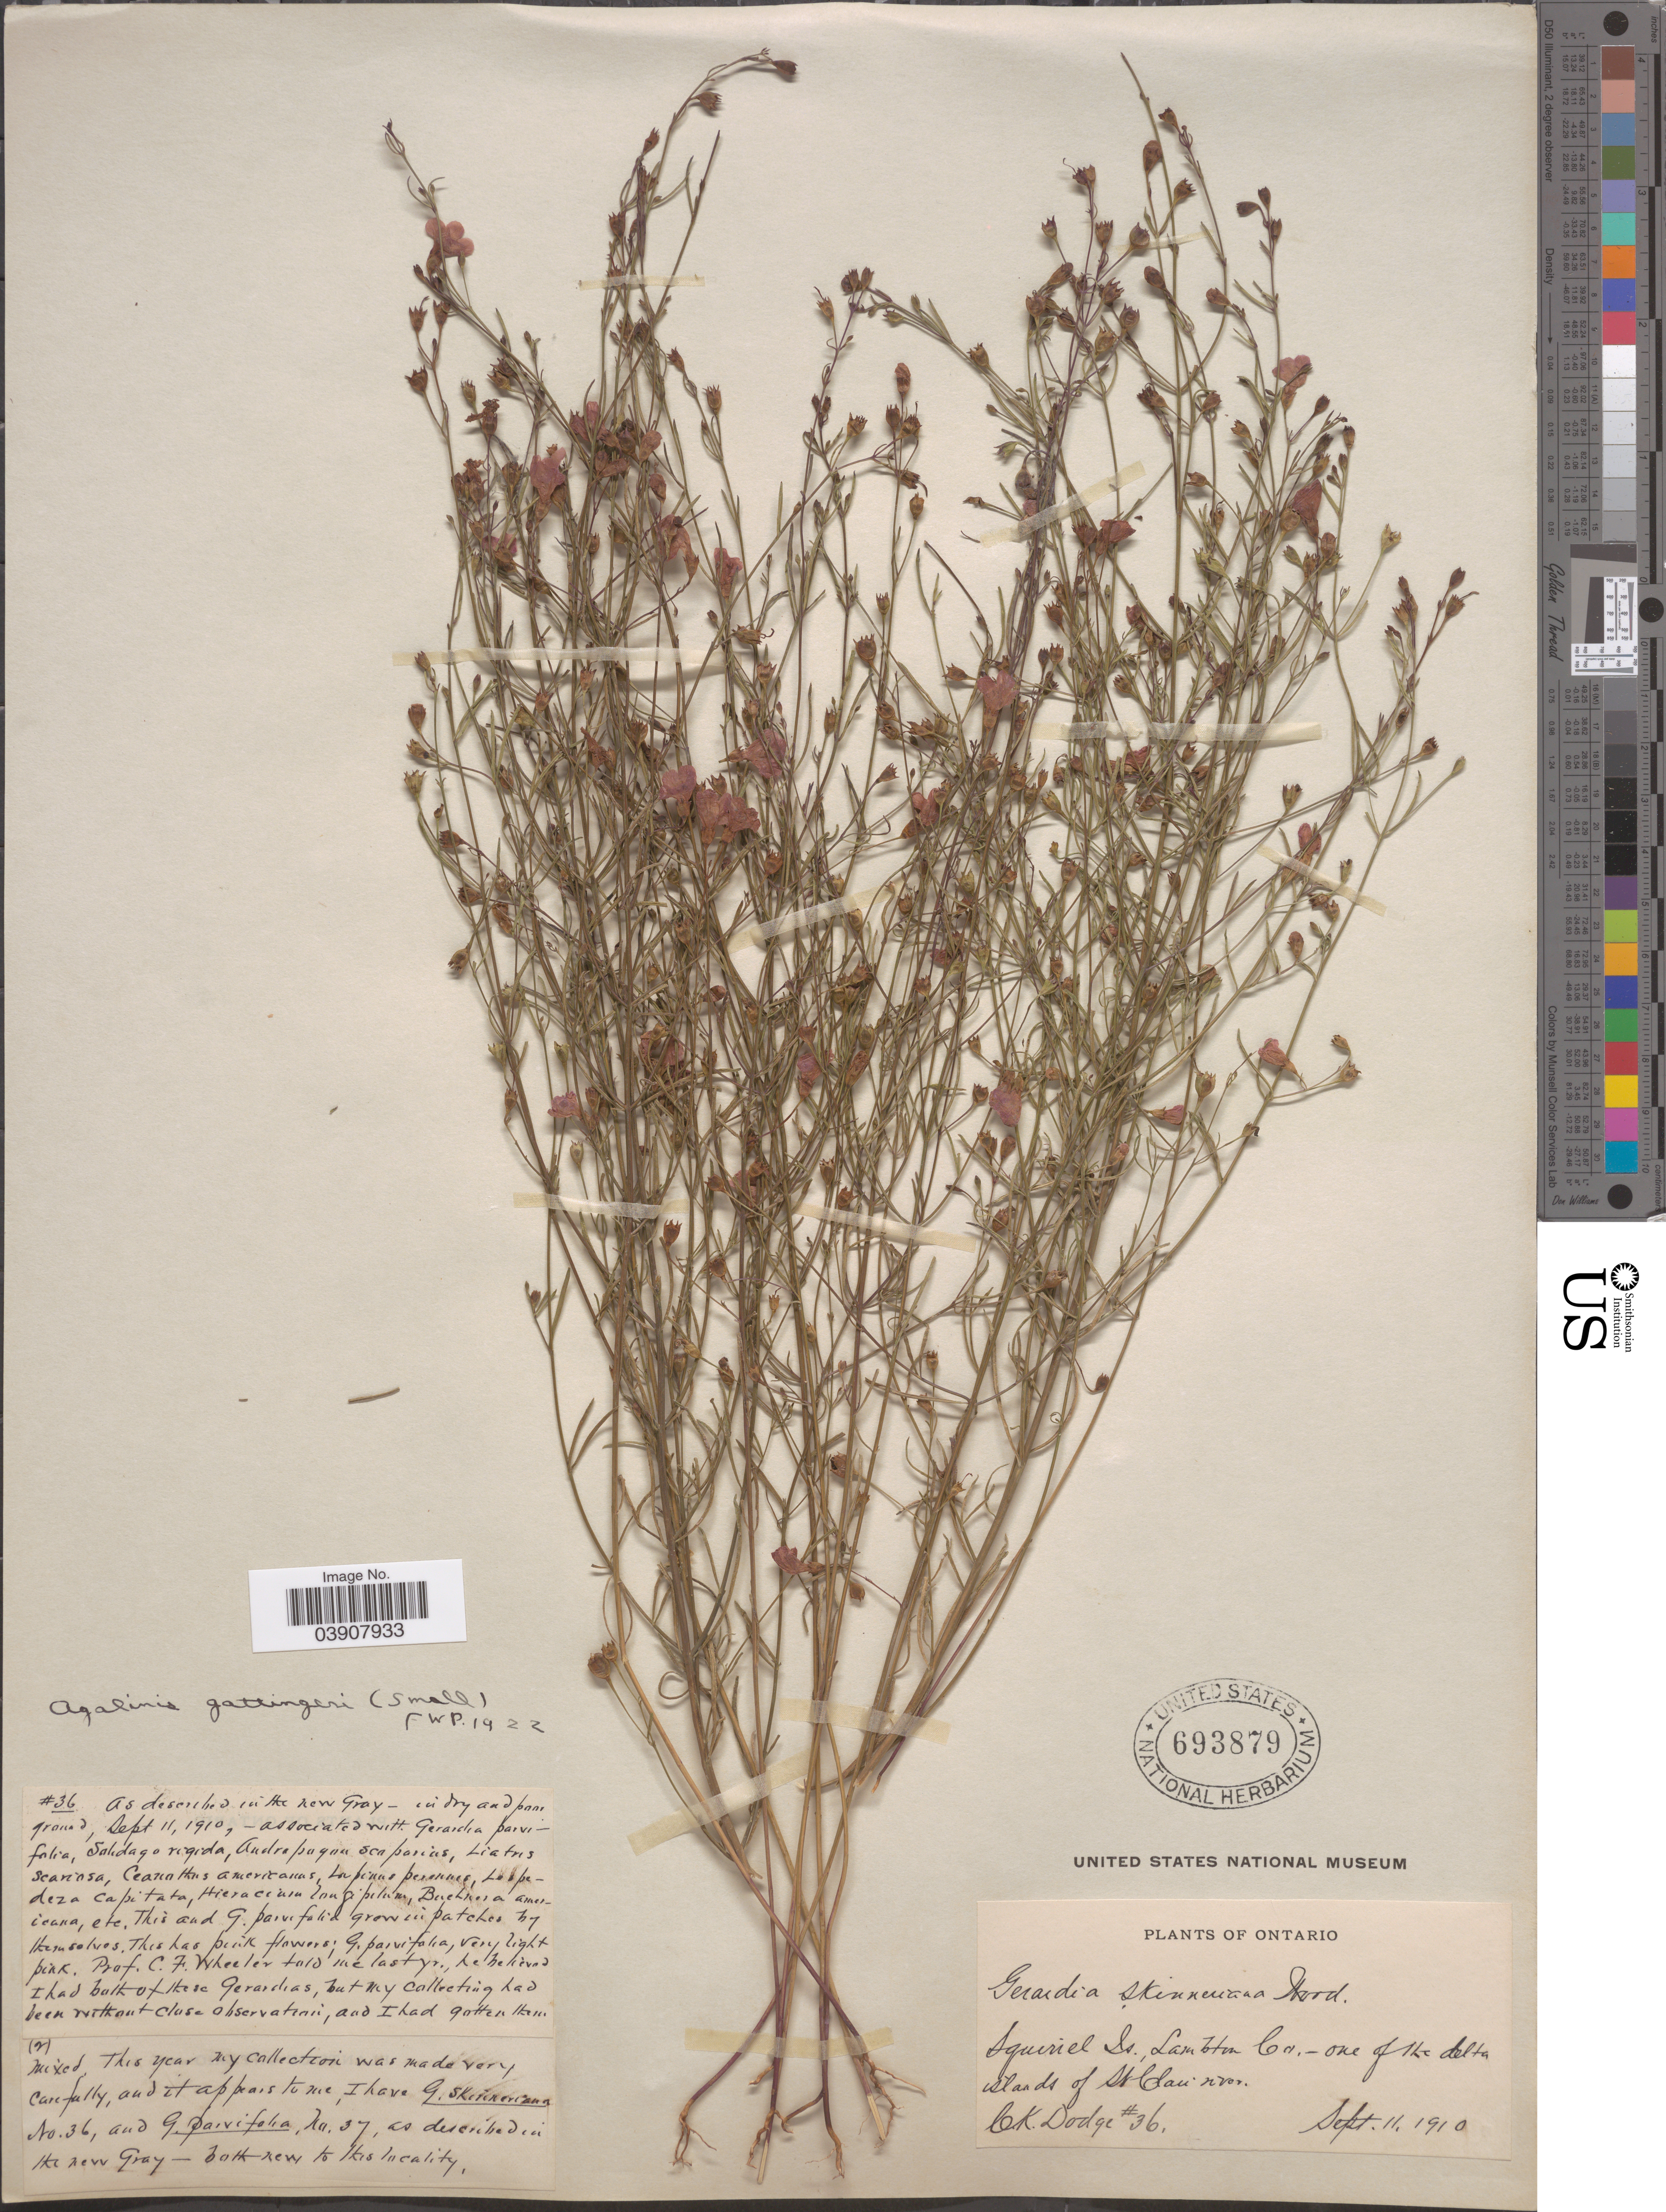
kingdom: Plantae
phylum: Tracheophyta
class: Magnoliopsida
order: Lamiales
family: Orobanchaceae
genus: Agalinis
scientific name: Agalinis gattingeri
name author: (Small) Small ex Britton & A. Br.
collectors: C. Dodge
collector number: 36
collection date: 1910-09-11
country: Canada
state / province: Ontario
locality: Squirrel St. Lambton Co. - one of the delta islands of St. Clarison.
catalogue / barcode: US 693879